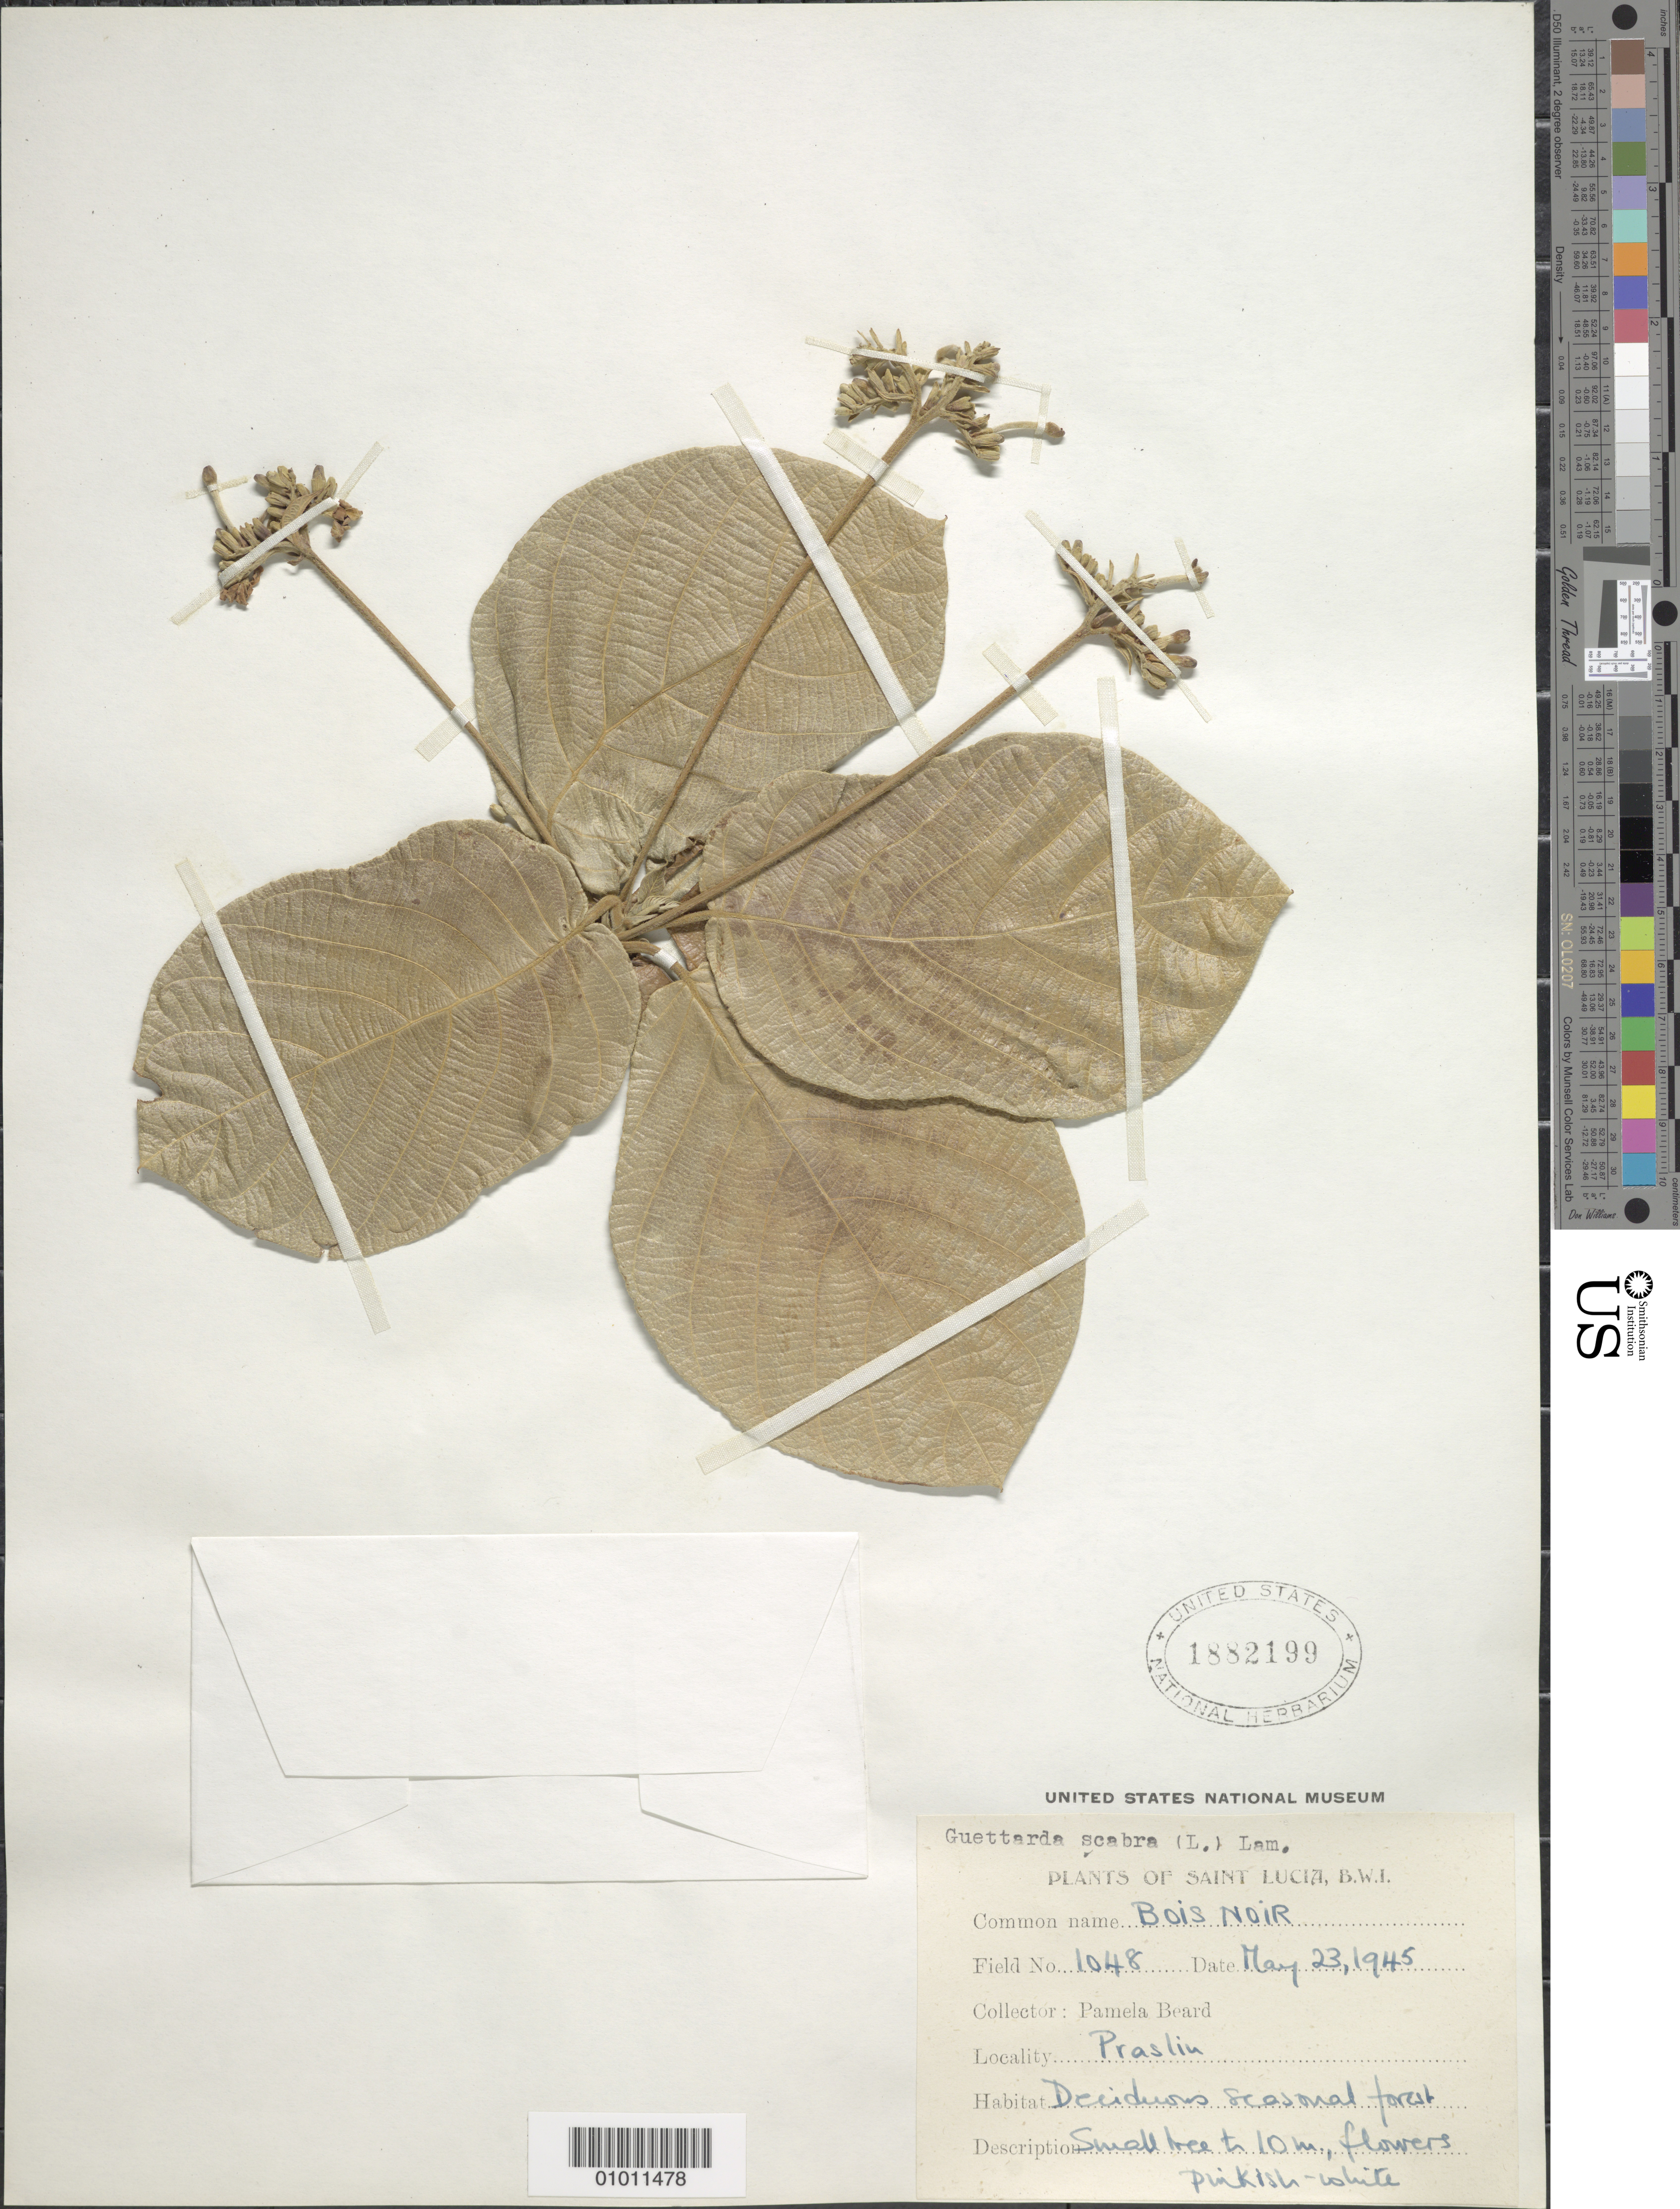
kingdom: Plantae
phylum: Tracheophyta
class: Magnoliopsida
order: Gentianales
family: Rubiaceae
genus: Guettarda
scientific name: Guettarda scabra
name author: (L.) Vent.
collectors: P. Beard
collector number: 1048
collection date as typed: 23 May 1945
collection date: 1945-05-23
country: St. Lucia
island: St. Lucia I.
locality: Praslin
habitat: Deciduous seasonal forest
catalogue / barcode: US 1882199